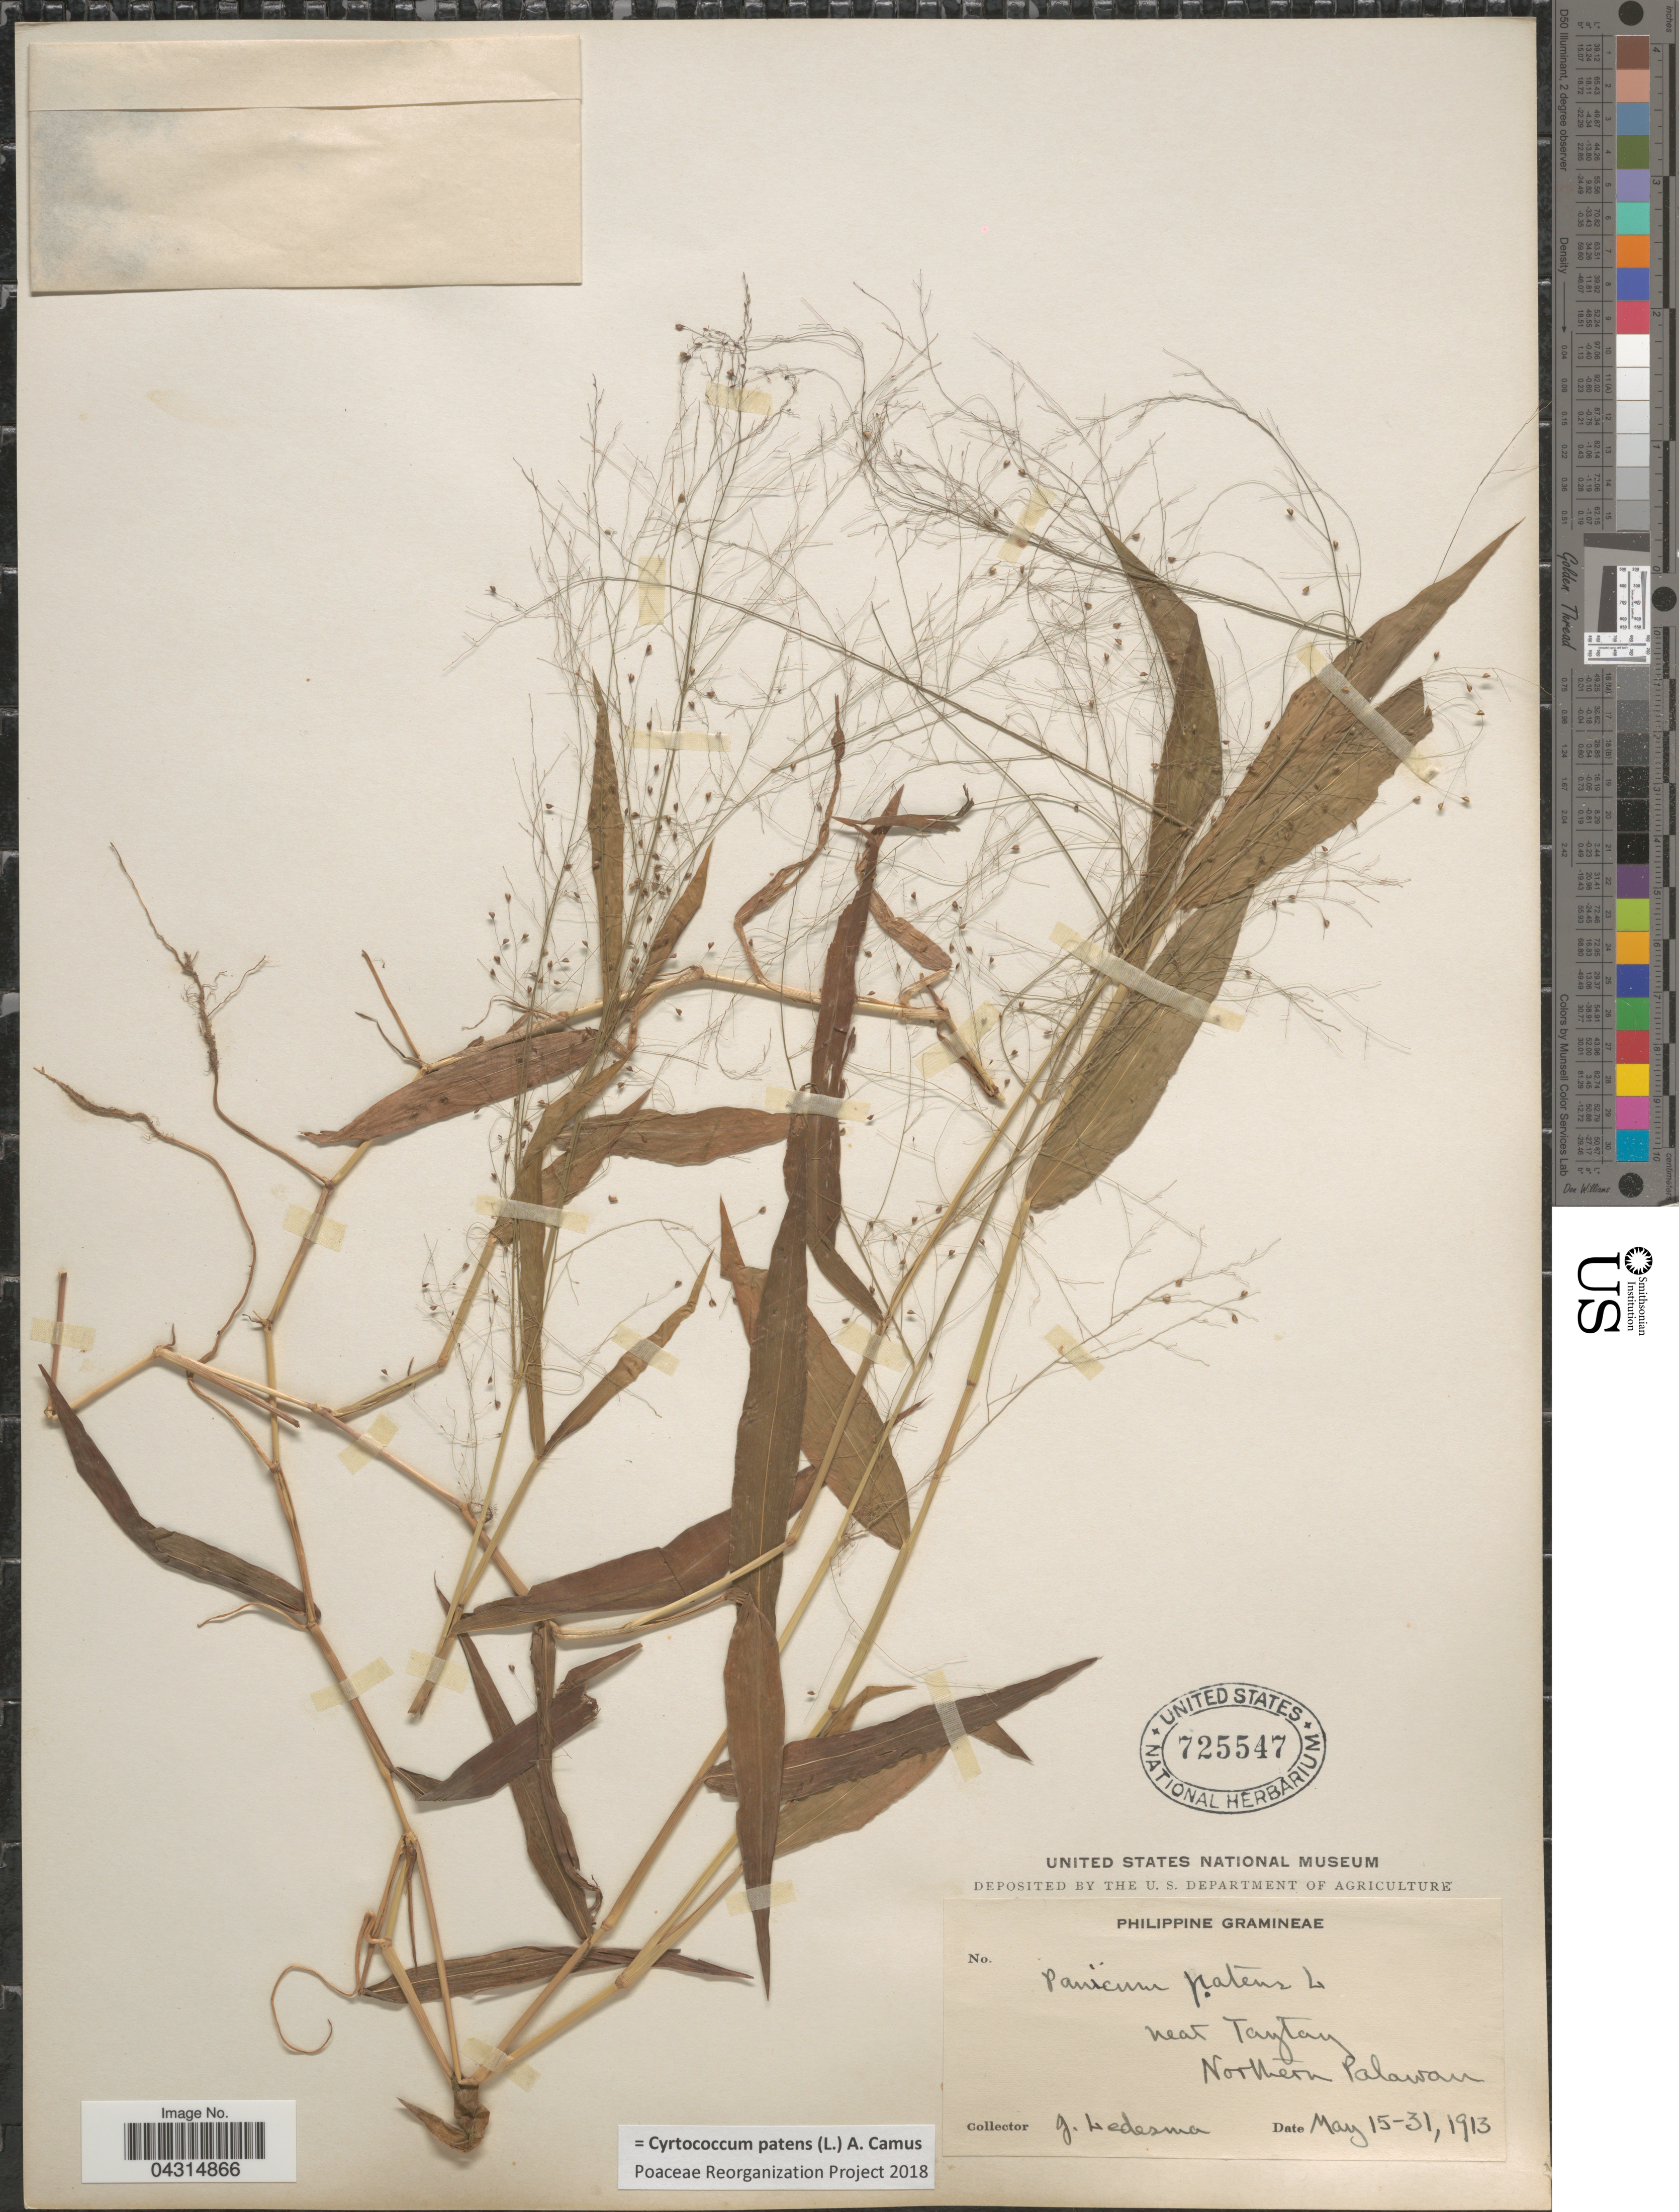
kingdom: Plantae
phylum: Tracheophyta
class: Liliopsida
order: Poales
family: Poaceae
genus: Cyrtococcum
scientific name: Cyrtococcum patens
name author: (L.) A. Camus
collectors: G. Ledesma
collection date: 1913-05-15/1913-05-31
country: Philippines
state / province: Mimaropa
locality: Near Taytay. Northern Palawan.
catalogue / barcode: US 725547